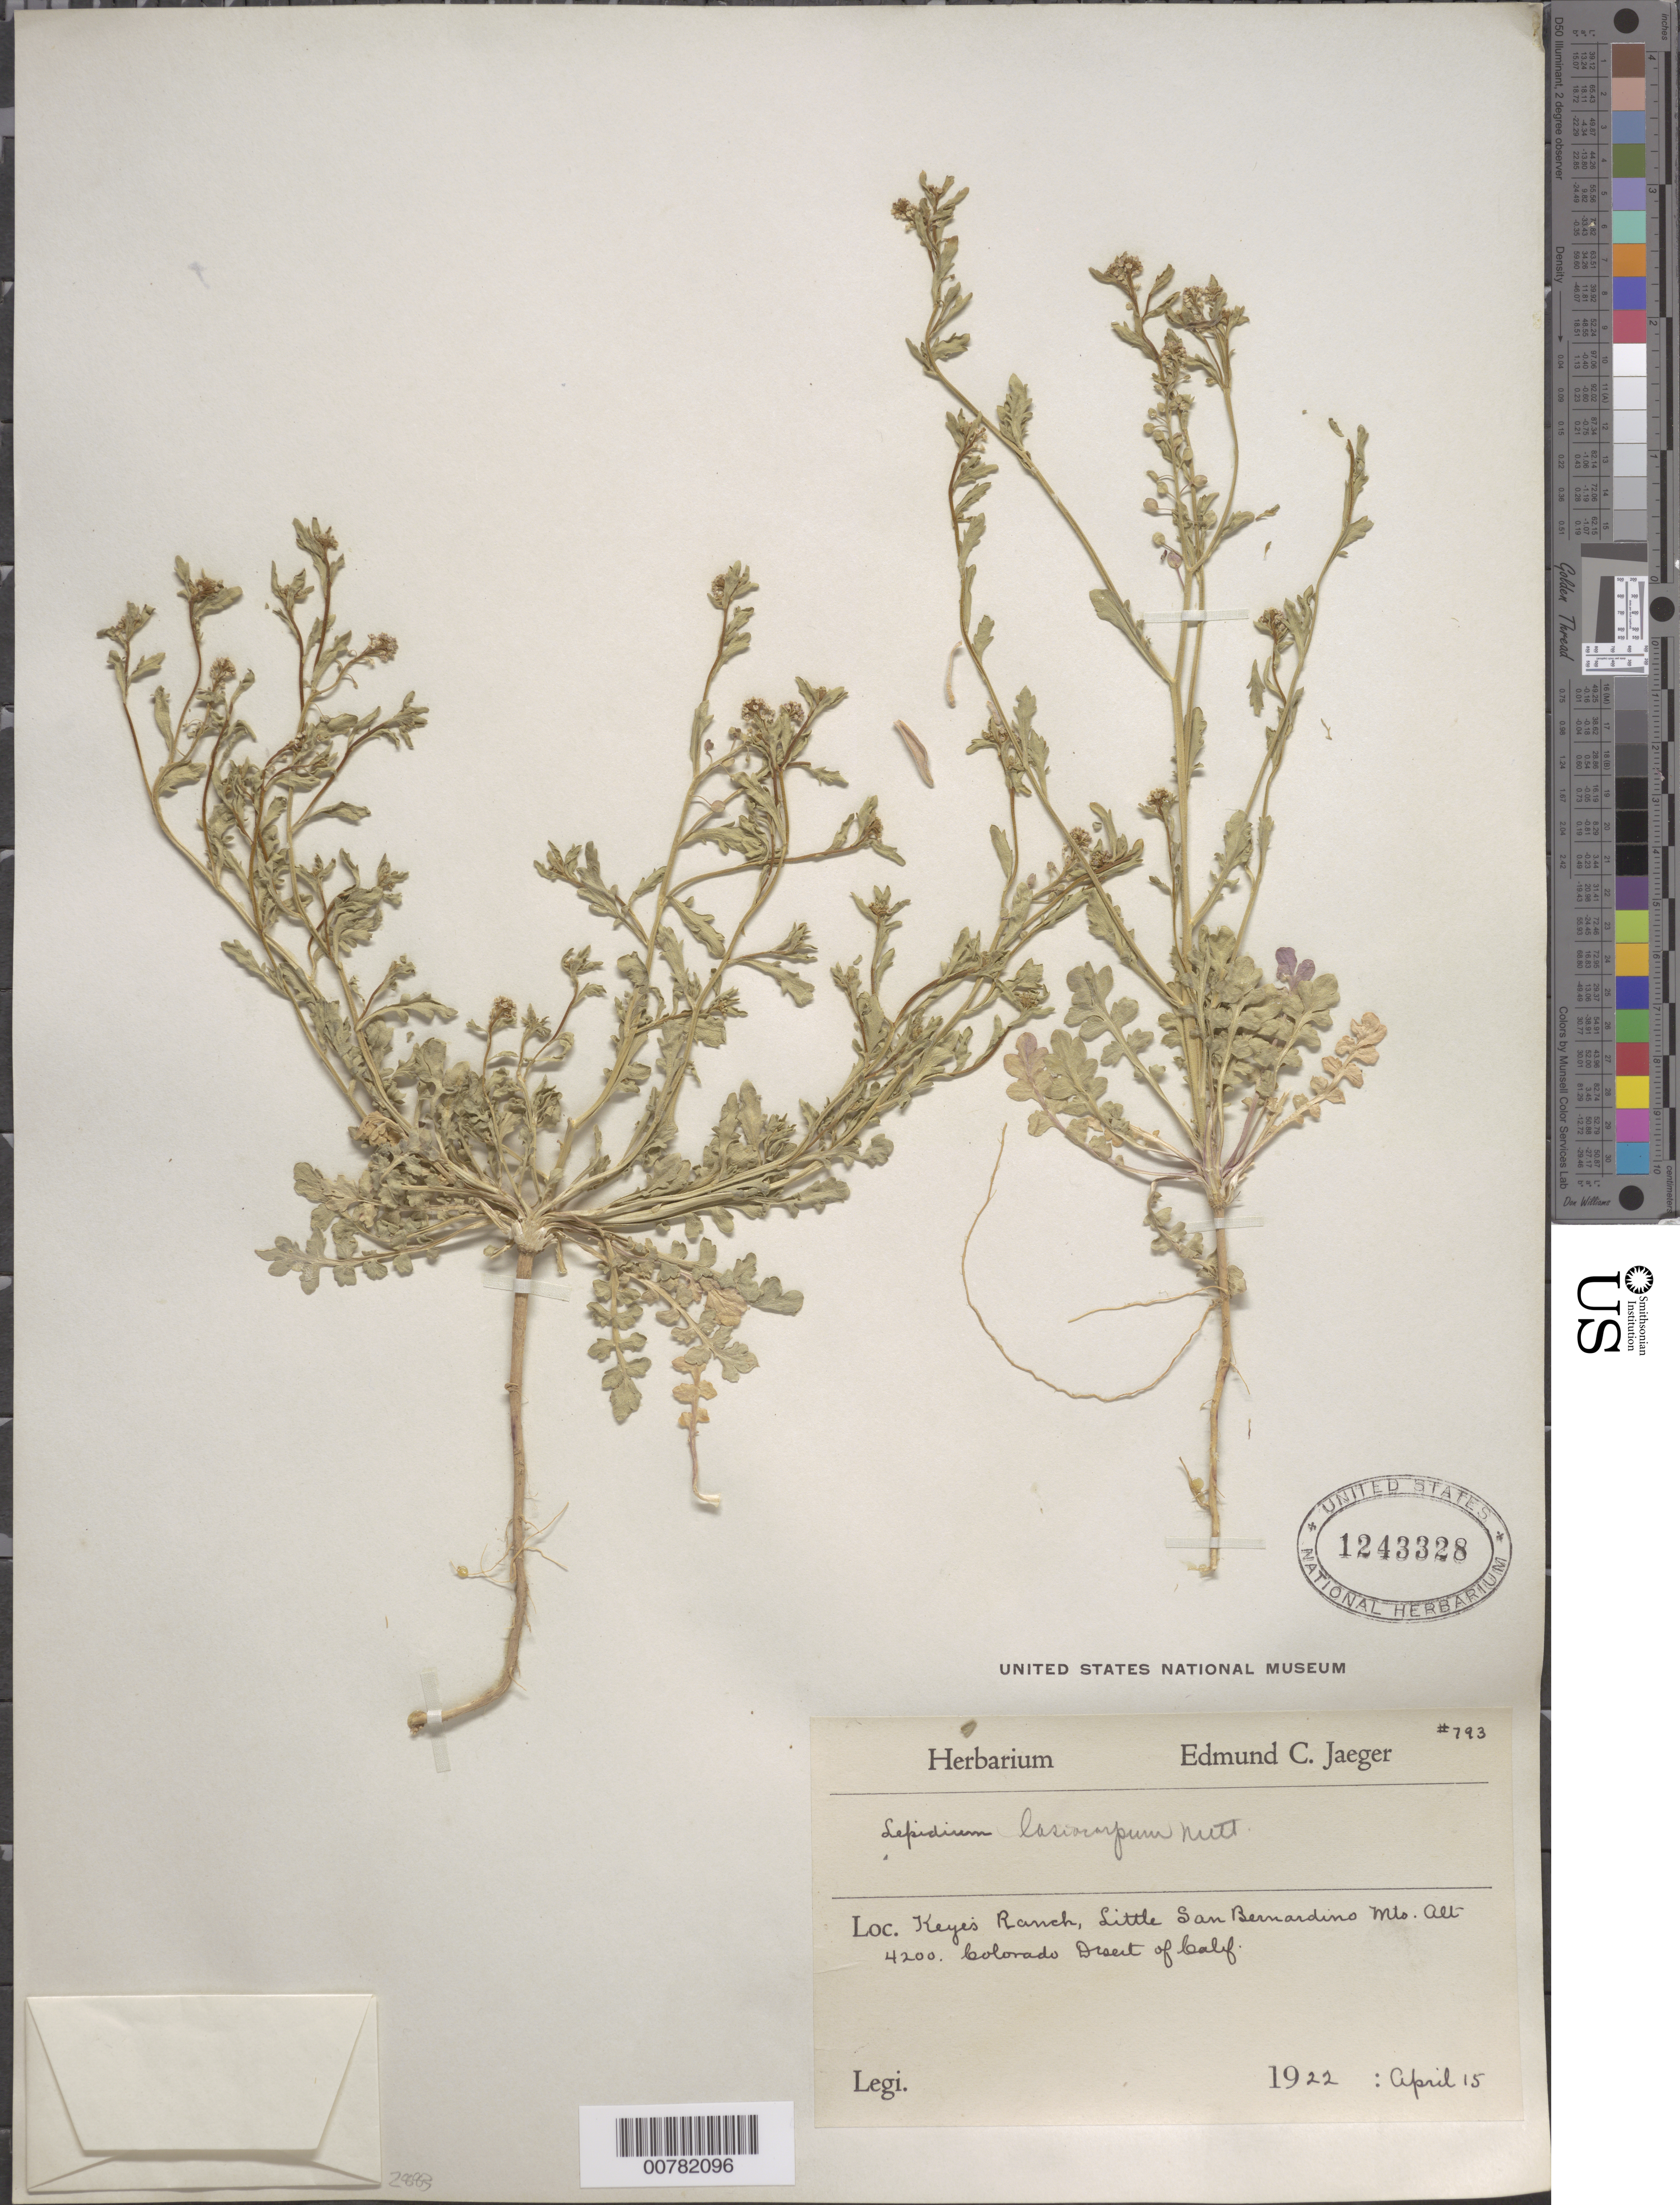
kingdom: Plantae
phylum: Tracheophyta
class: Magnoliopsida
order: Brassicales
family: Brassicaceae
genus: Lepidium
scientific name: Lepidium lasiocarpum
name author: Nutt.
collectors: ex herb. E.C. Jaeger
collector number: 793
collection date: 1922-04-15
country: United States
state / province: Colorado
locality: Keyes Ranch, Little San Bernardino Mts. Colorado Desert of Calif.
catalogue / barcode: US 1243328